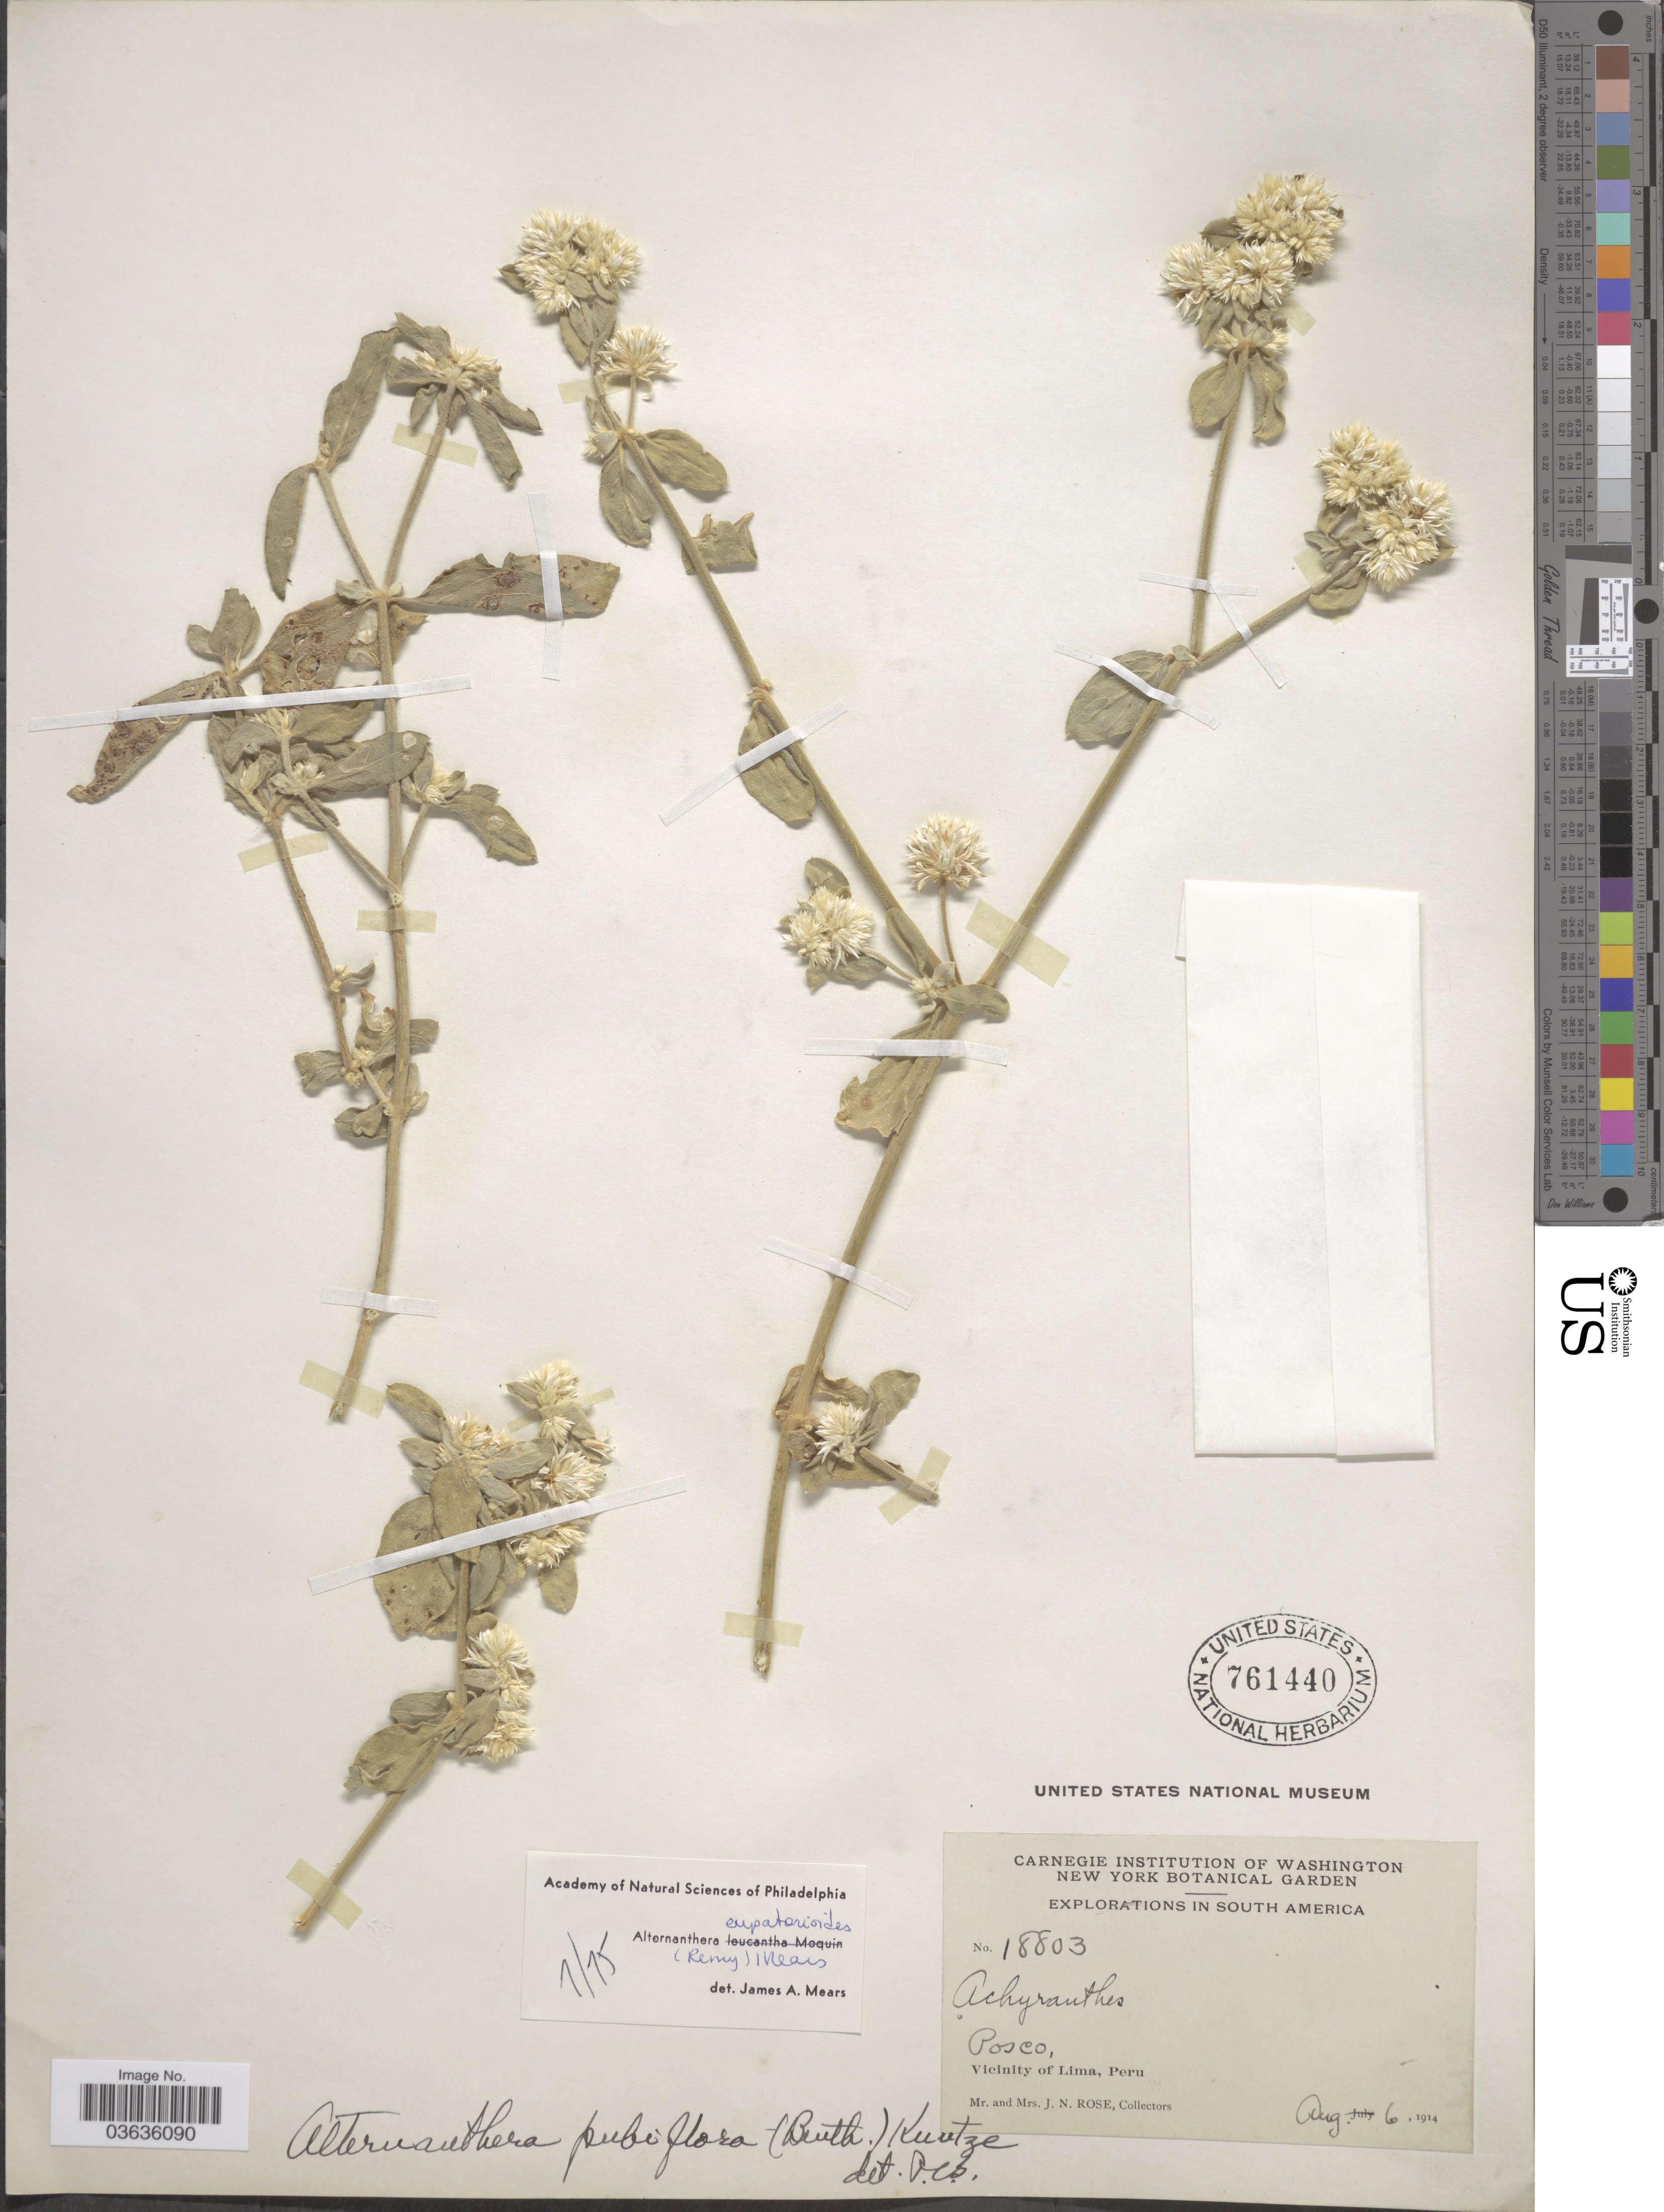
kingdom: Plantae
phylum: Tracheophyta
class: Magnoliopsida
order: Caryophyllales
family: Amaranthaceae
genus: Alternanthera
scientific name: Alternanthera eupatorioides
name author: Remy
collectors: J. N. Rose & L. B. Rose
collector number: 18803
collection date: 1914-08-06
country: Peru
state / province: Lima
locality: Posco, Vicinity of Lima.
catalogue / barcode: US 761440